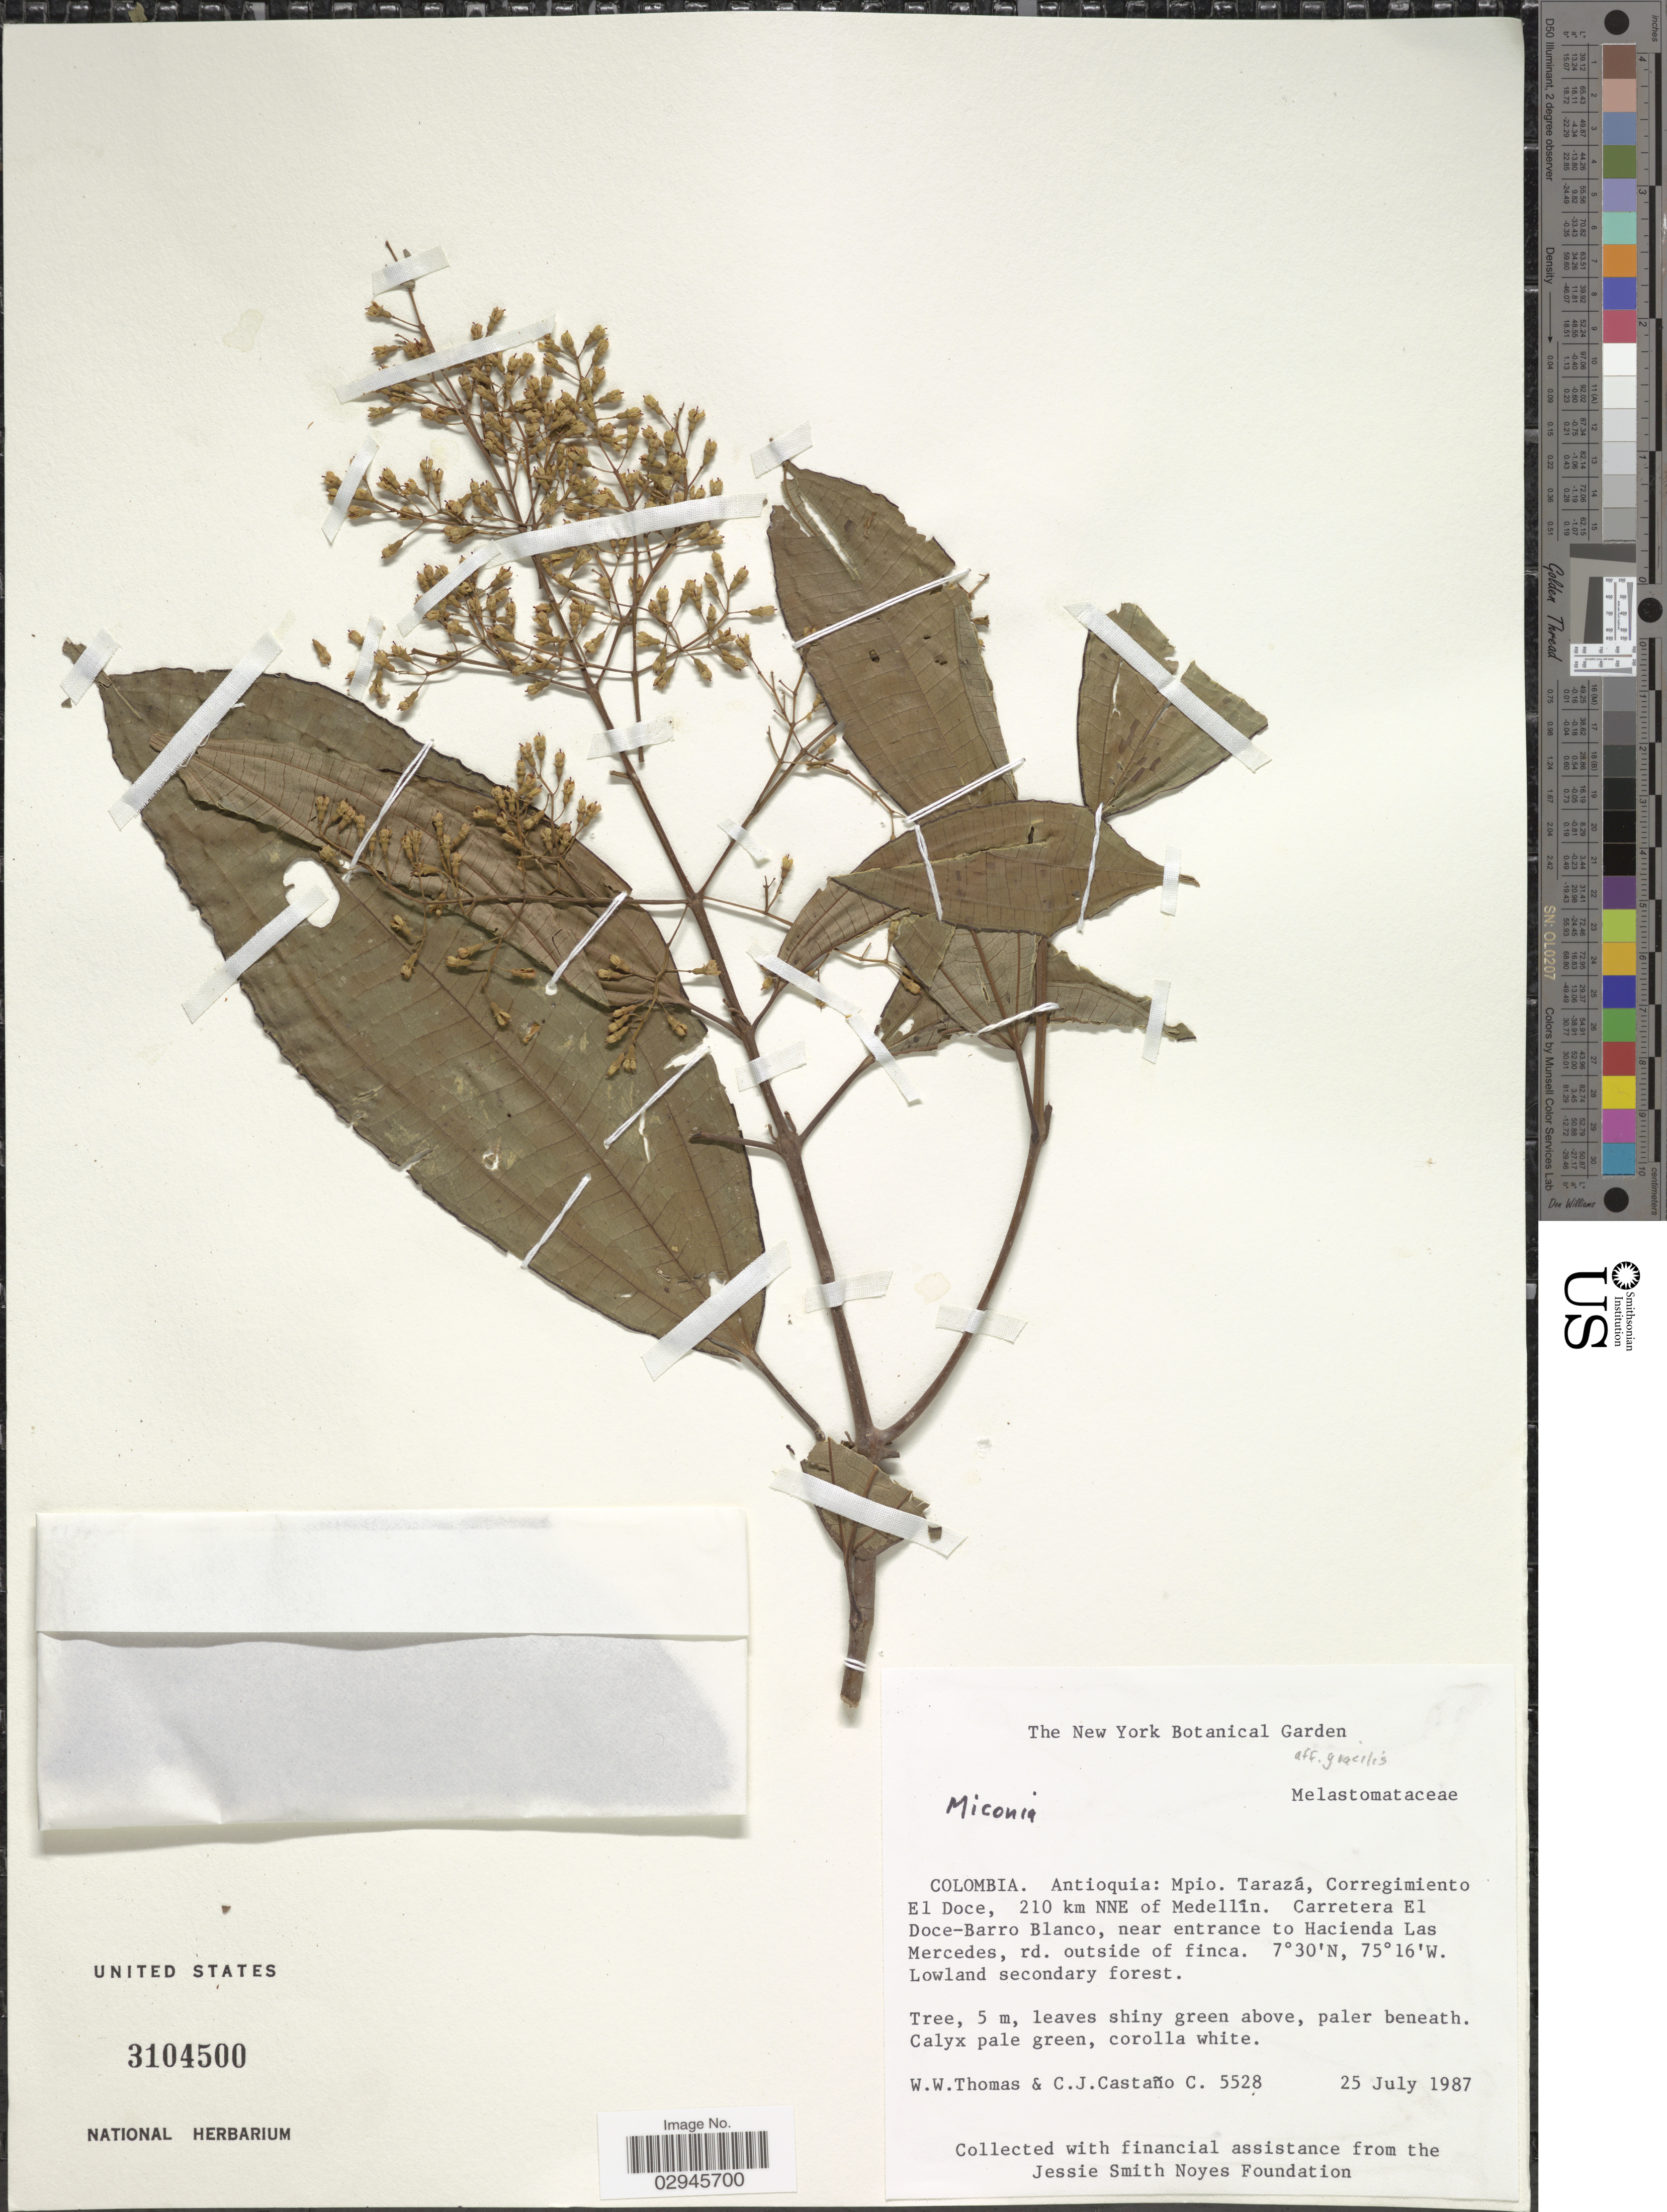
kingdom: Plantae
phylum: Tracheophyta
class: Magnoliopsida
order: Myrtales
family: Melastomataceae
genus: Miconia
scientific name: Miconia sp.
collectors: W. Thomas & C. Castaño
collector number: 5528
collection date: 1987-07-25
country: Colombia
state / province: Antioquia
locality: Mpio. Tarazá, Corregimiento El Doce, 210 km NNE of Medellín. Carretera El Doce-Barro Blanco, near entrance to Hacienda Las Mercedes, rd. outside of finca.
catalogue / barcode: US 3104500